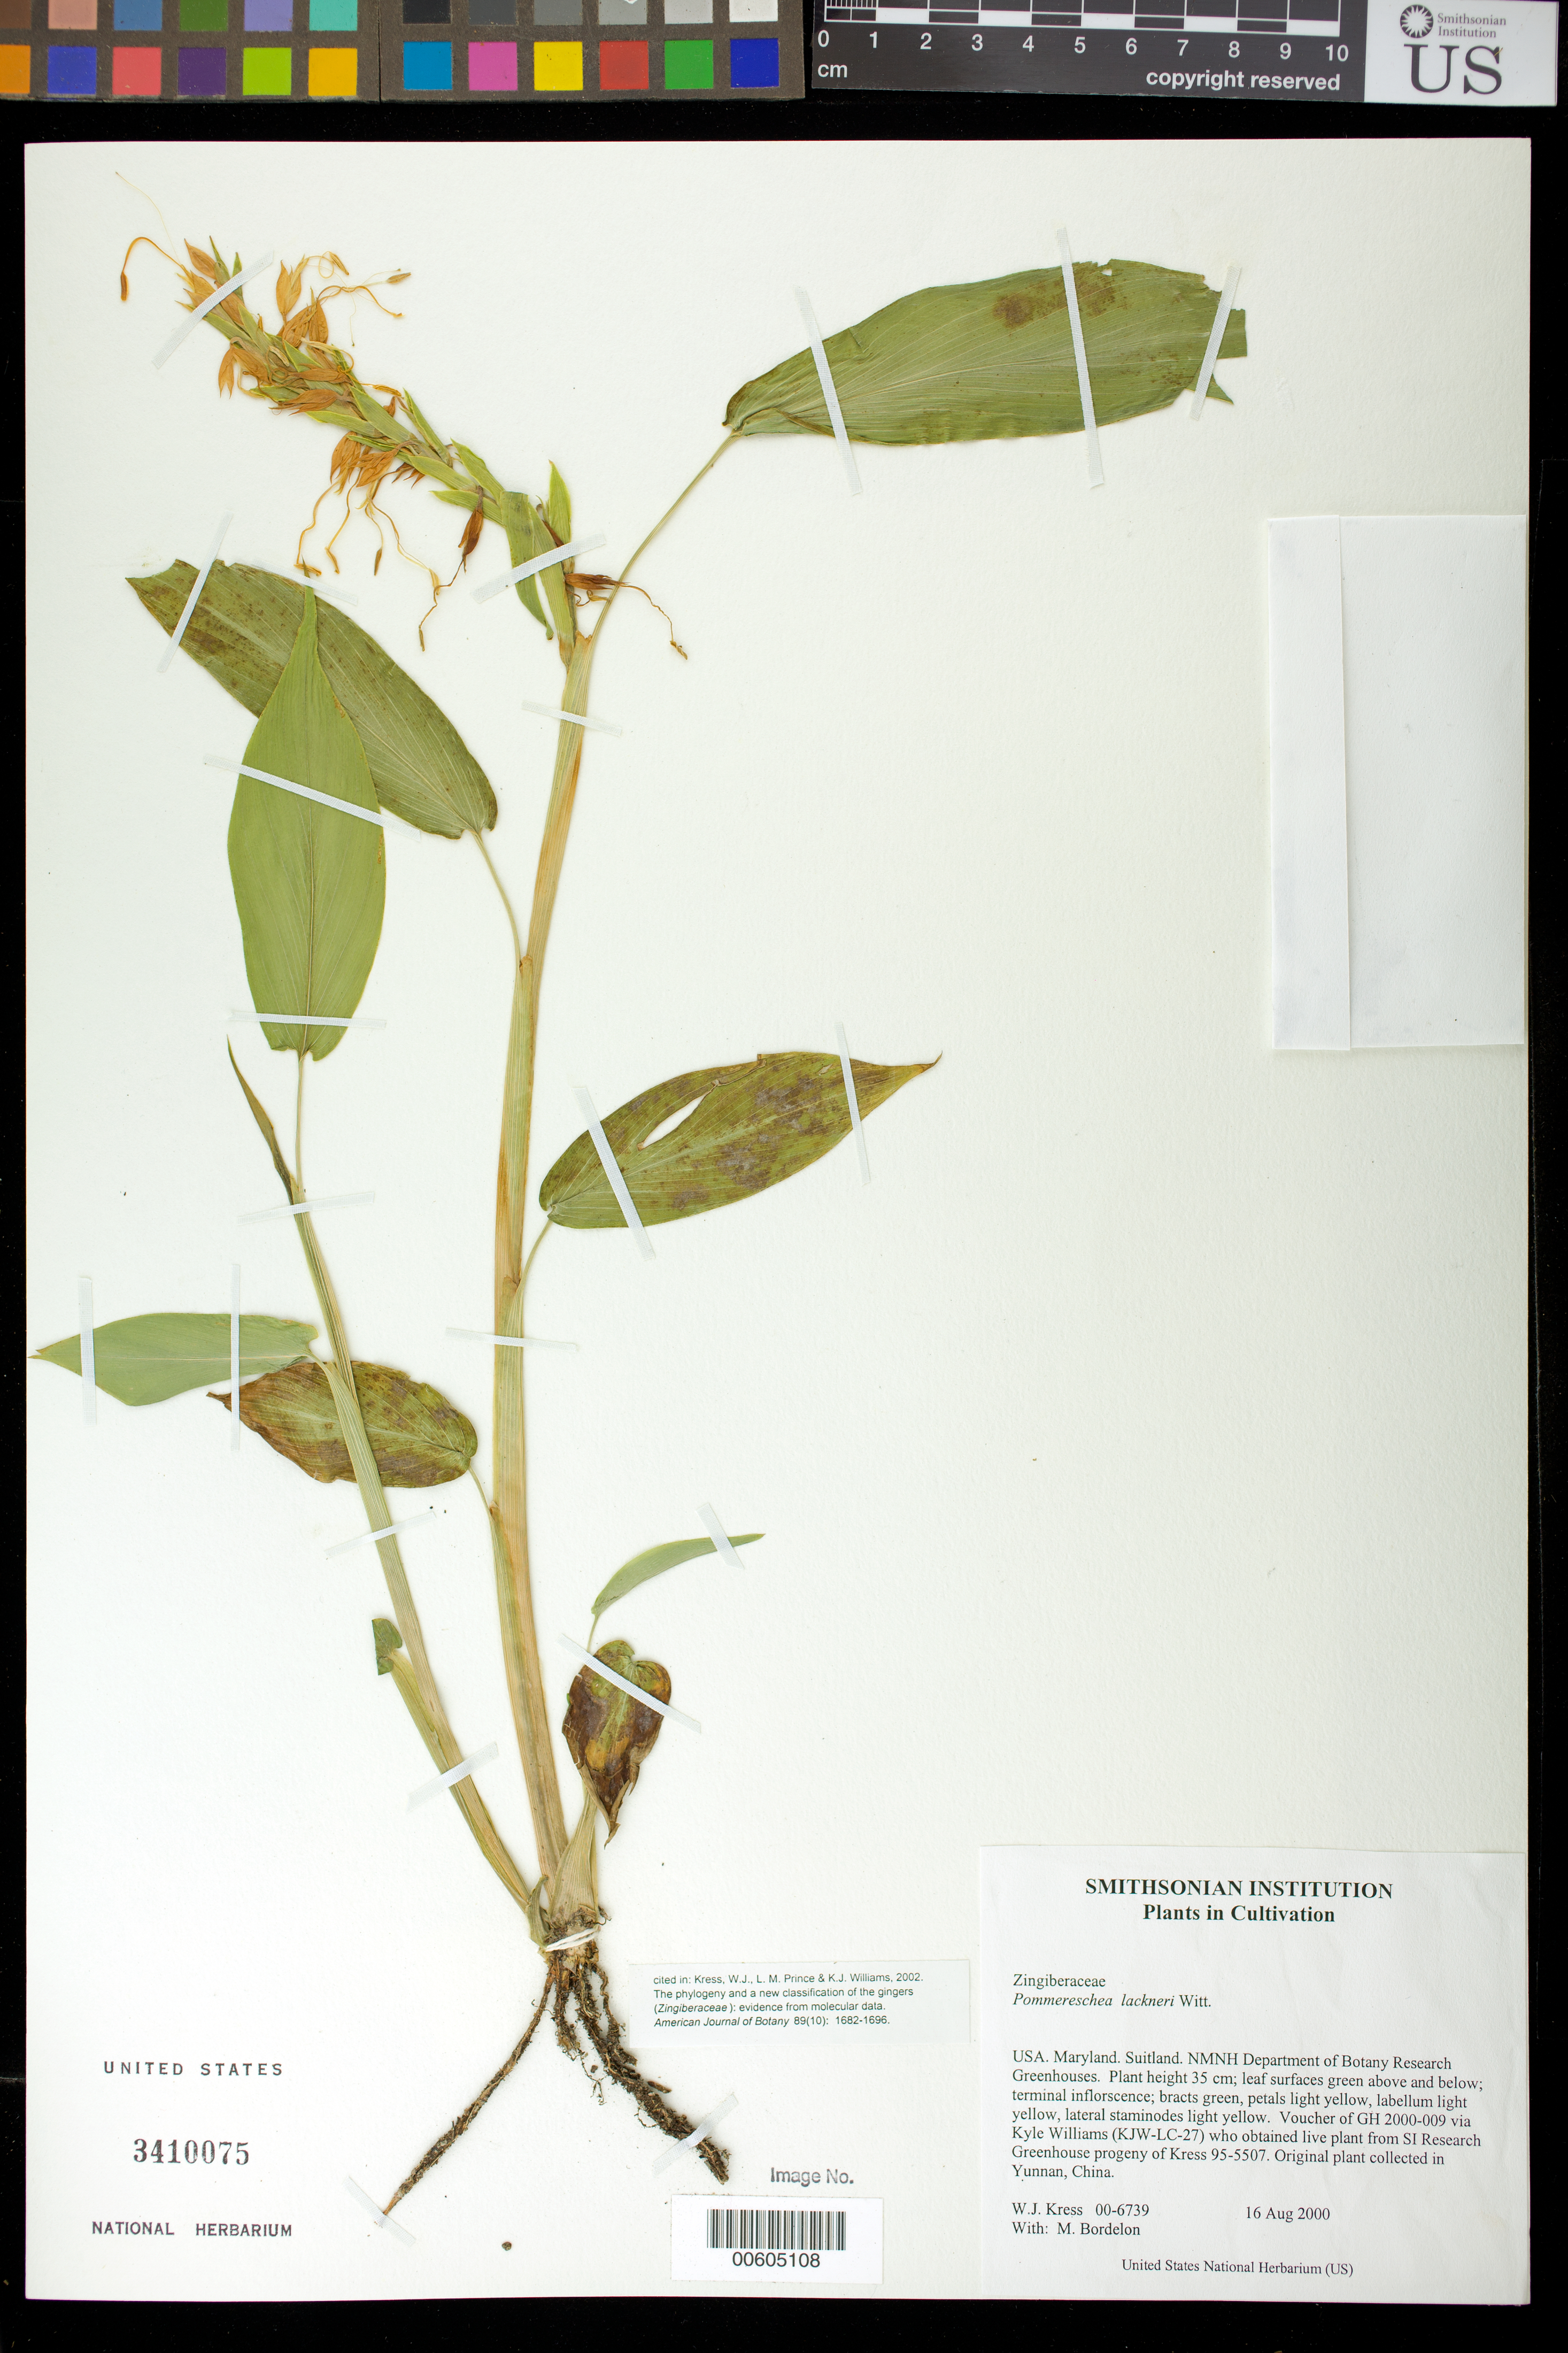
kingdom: Plantae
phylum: Tracheophyta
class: Liliopsida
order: Zingiberales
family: Zingiberaceae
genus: Pommereschea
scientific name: Pommereschea lackneri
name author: Wittm.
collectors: W. J. Kress & M. Bordelon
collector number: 00-6739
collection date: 2000-08-16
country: United States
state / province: Maryland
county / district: Prince George's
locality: NMNH Botany Research Greenhouses. Suitland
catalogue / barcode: US 3410075